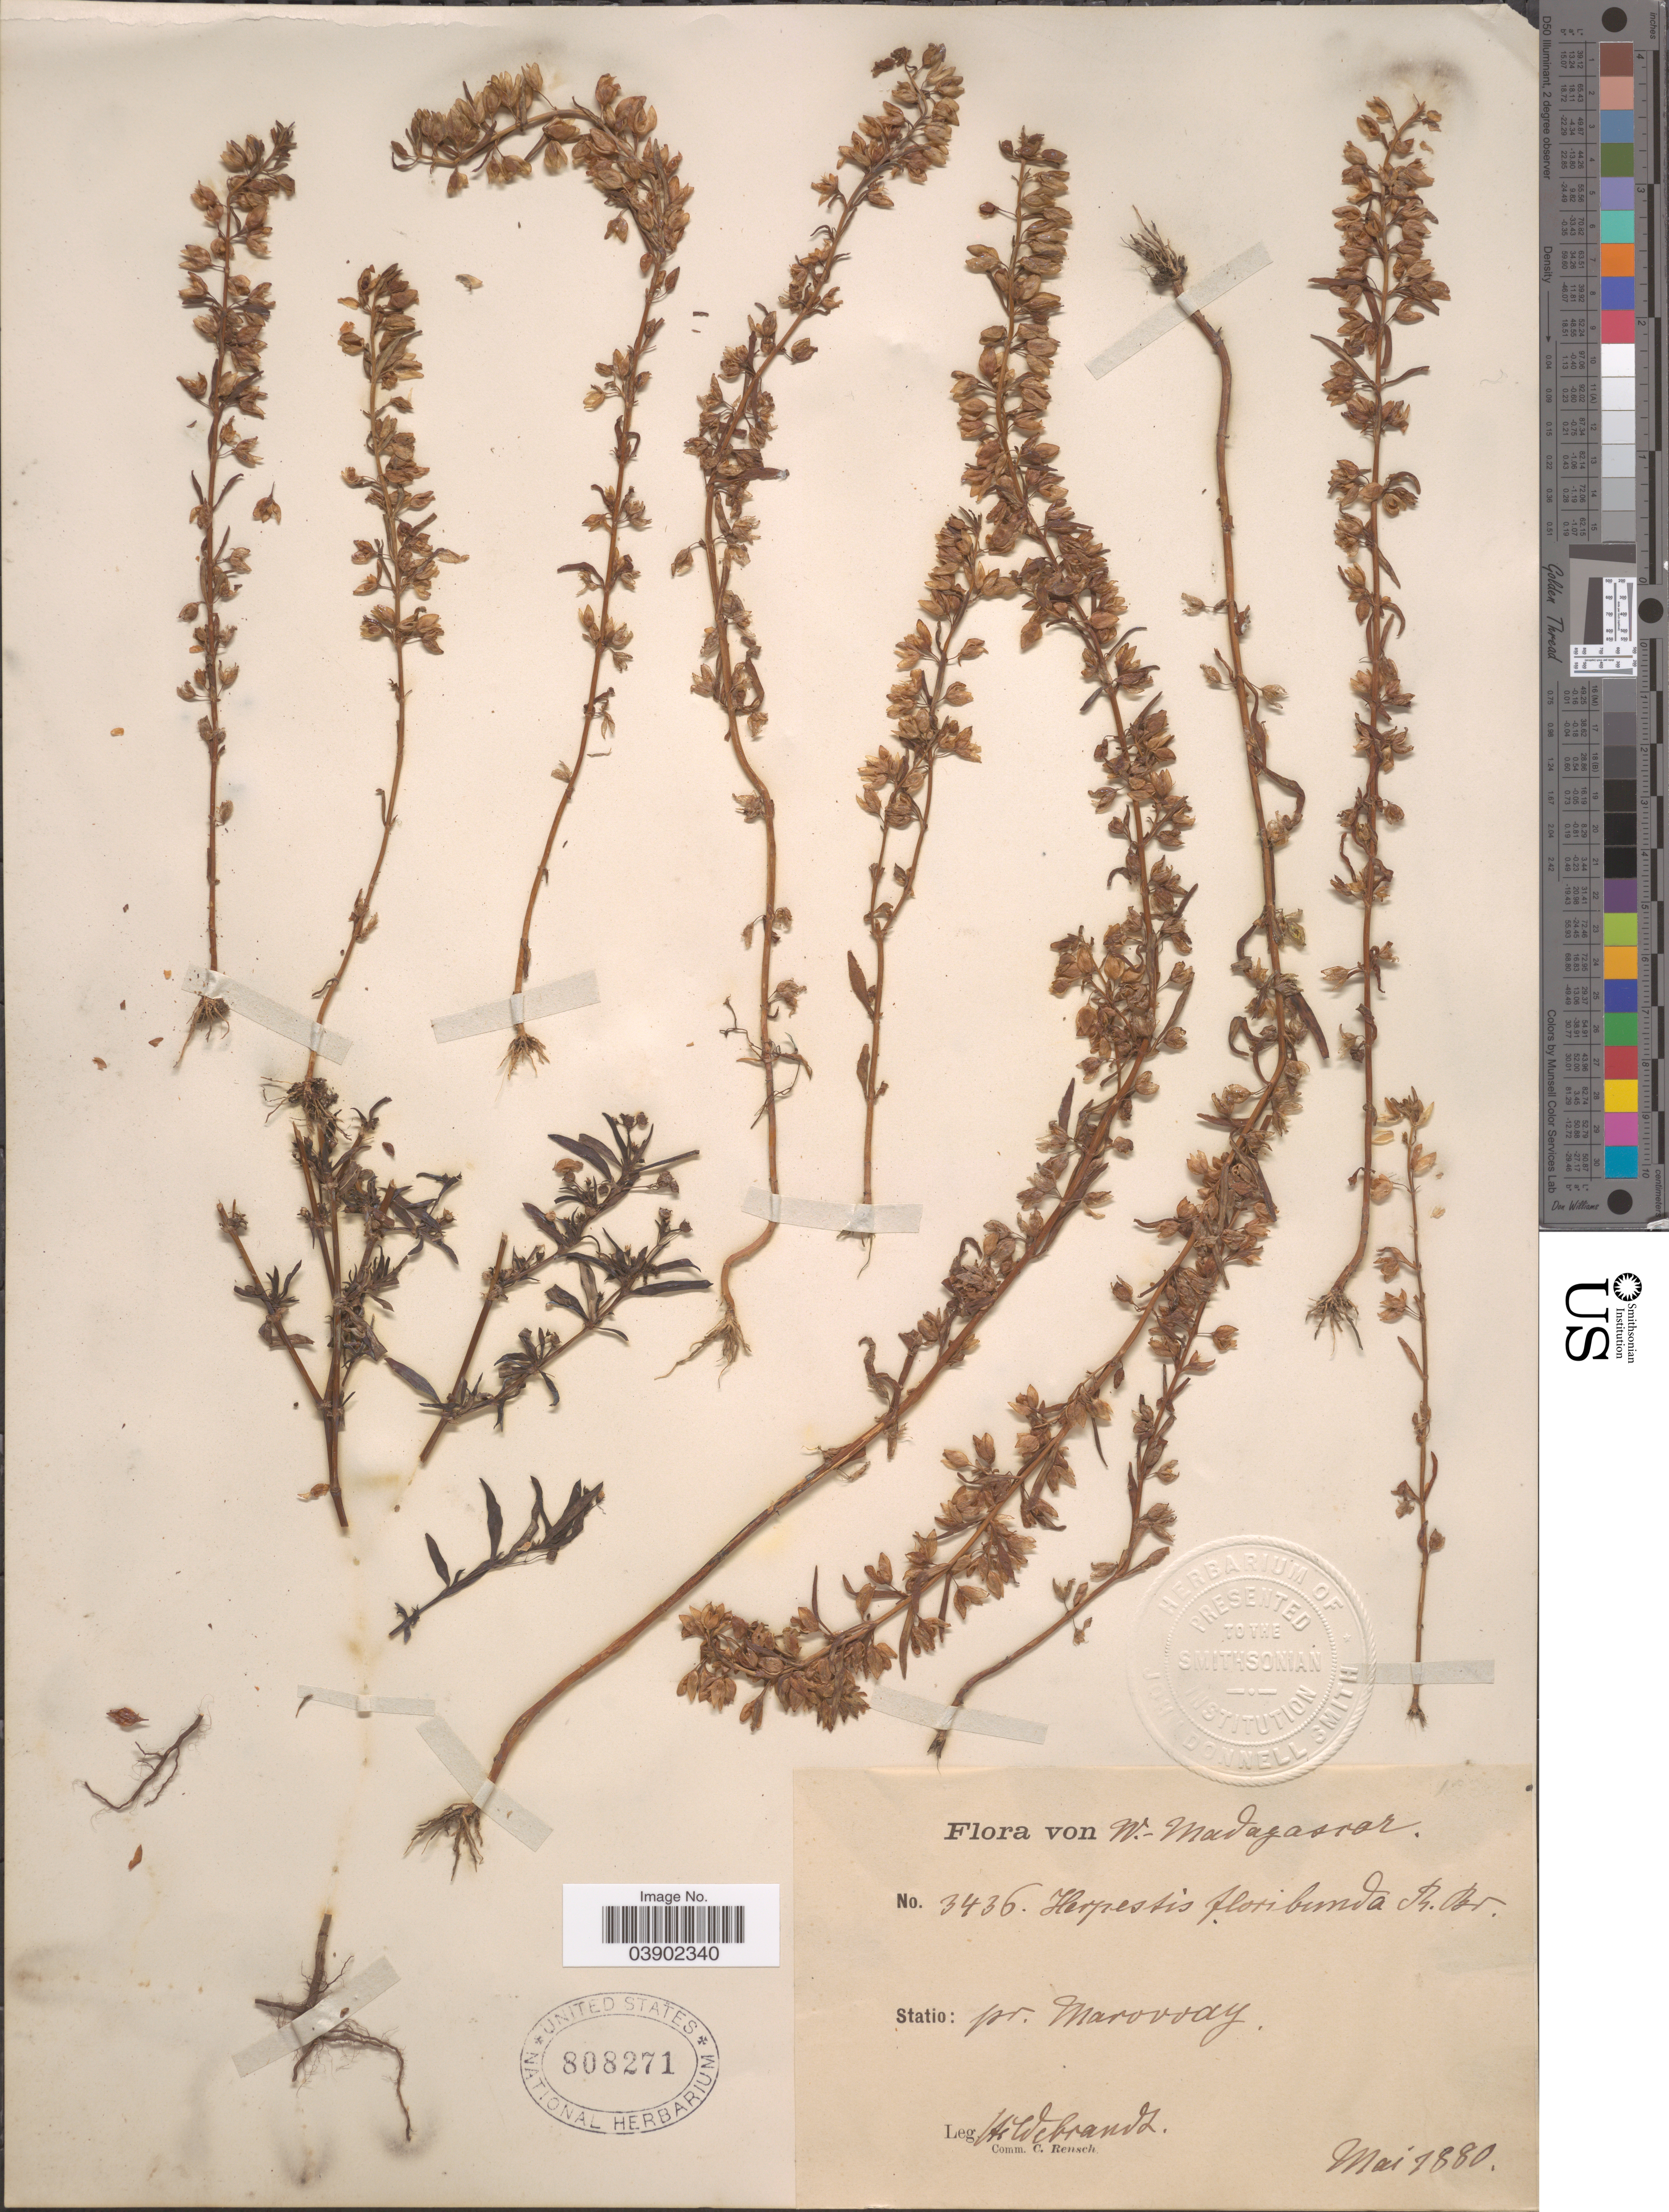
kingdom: Plantae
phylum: Tracheophyta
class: Magnoliopsida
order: Lamiales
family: Plantaginaceae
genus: Bacopa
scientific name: Bacopa floribunda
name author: (R. Br.) Wettst.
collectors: A. Webrandt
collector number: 3436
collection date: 1880-05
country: Madagascar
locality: W. Madagascar. Statio: pr. Marovvay.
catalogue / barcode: US 808271